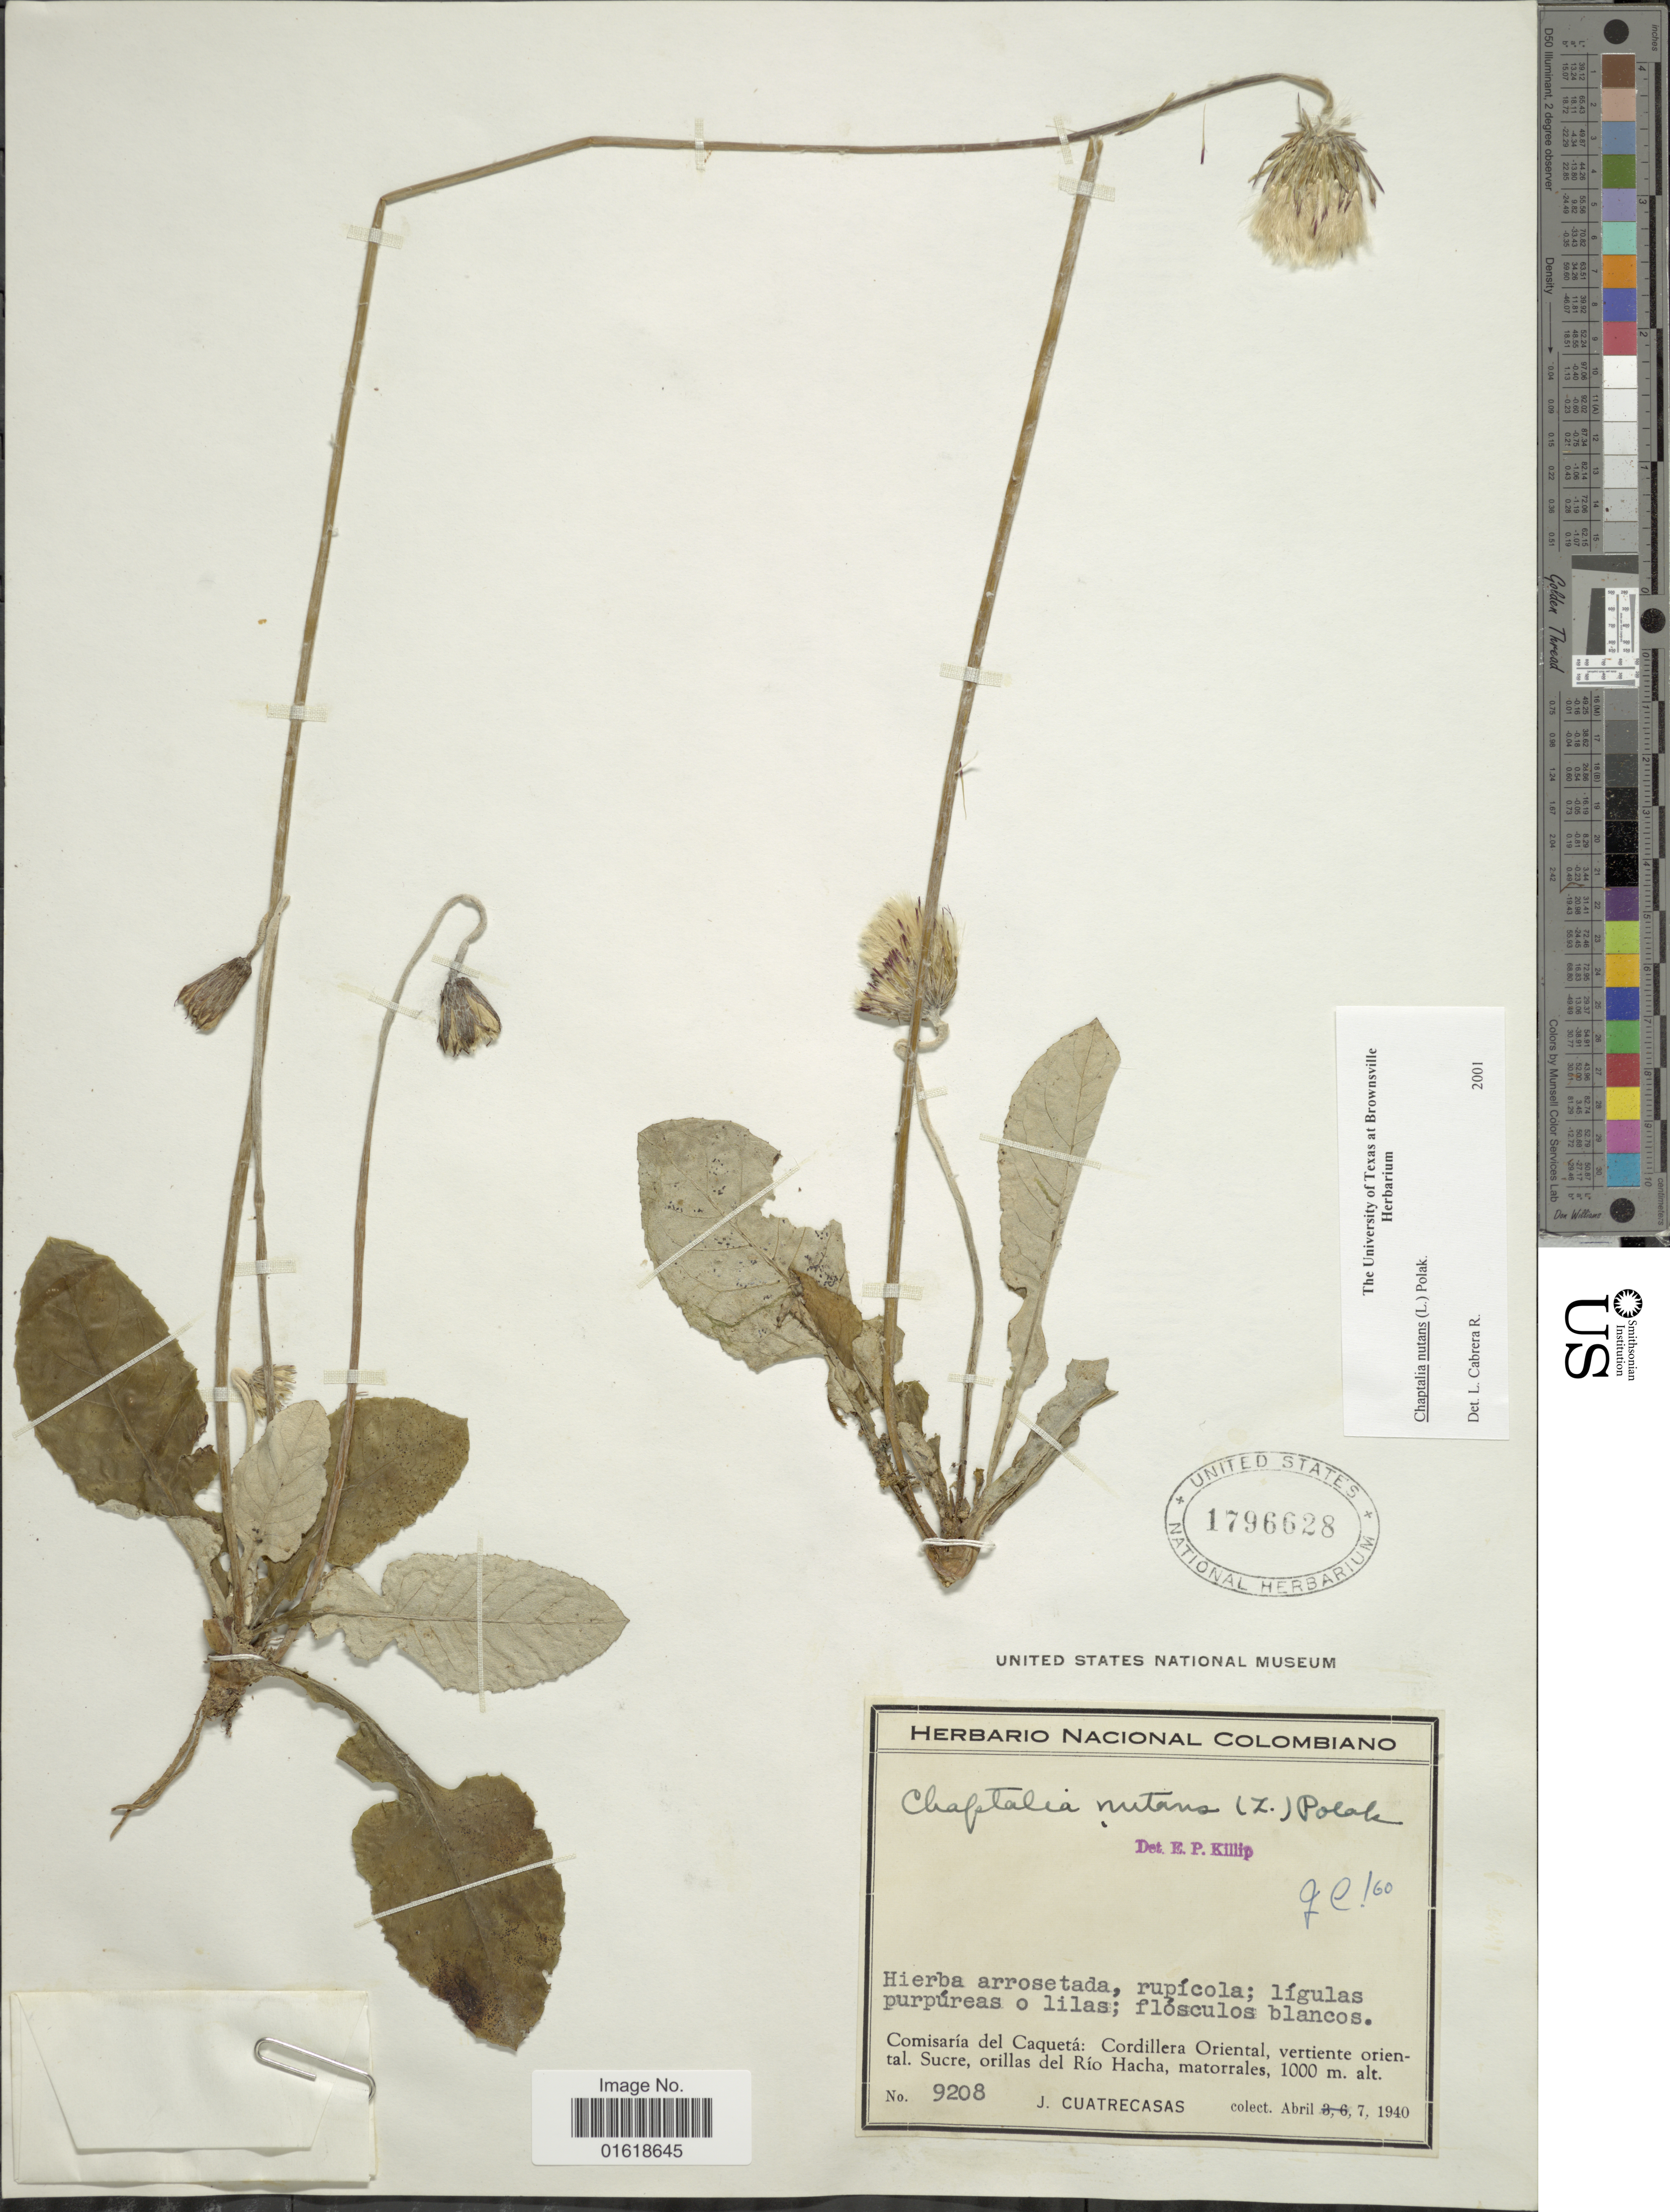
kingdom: Plantae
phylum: Tracheophyta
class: Magnoliopsida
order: Asterales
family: Asteraceae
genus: Chaptalia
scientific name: Chaptalia nutans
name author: (L.) Pol.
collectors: J. Cuatrecasas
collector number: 9208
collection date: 1940-04-07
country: Colombia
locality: Comisaría del Caquetá: Cordillera Oriental, vertiente oriental. Sucre, orillas del Río Hacha, matorrales.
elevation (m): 1000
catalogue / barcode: US 1796628